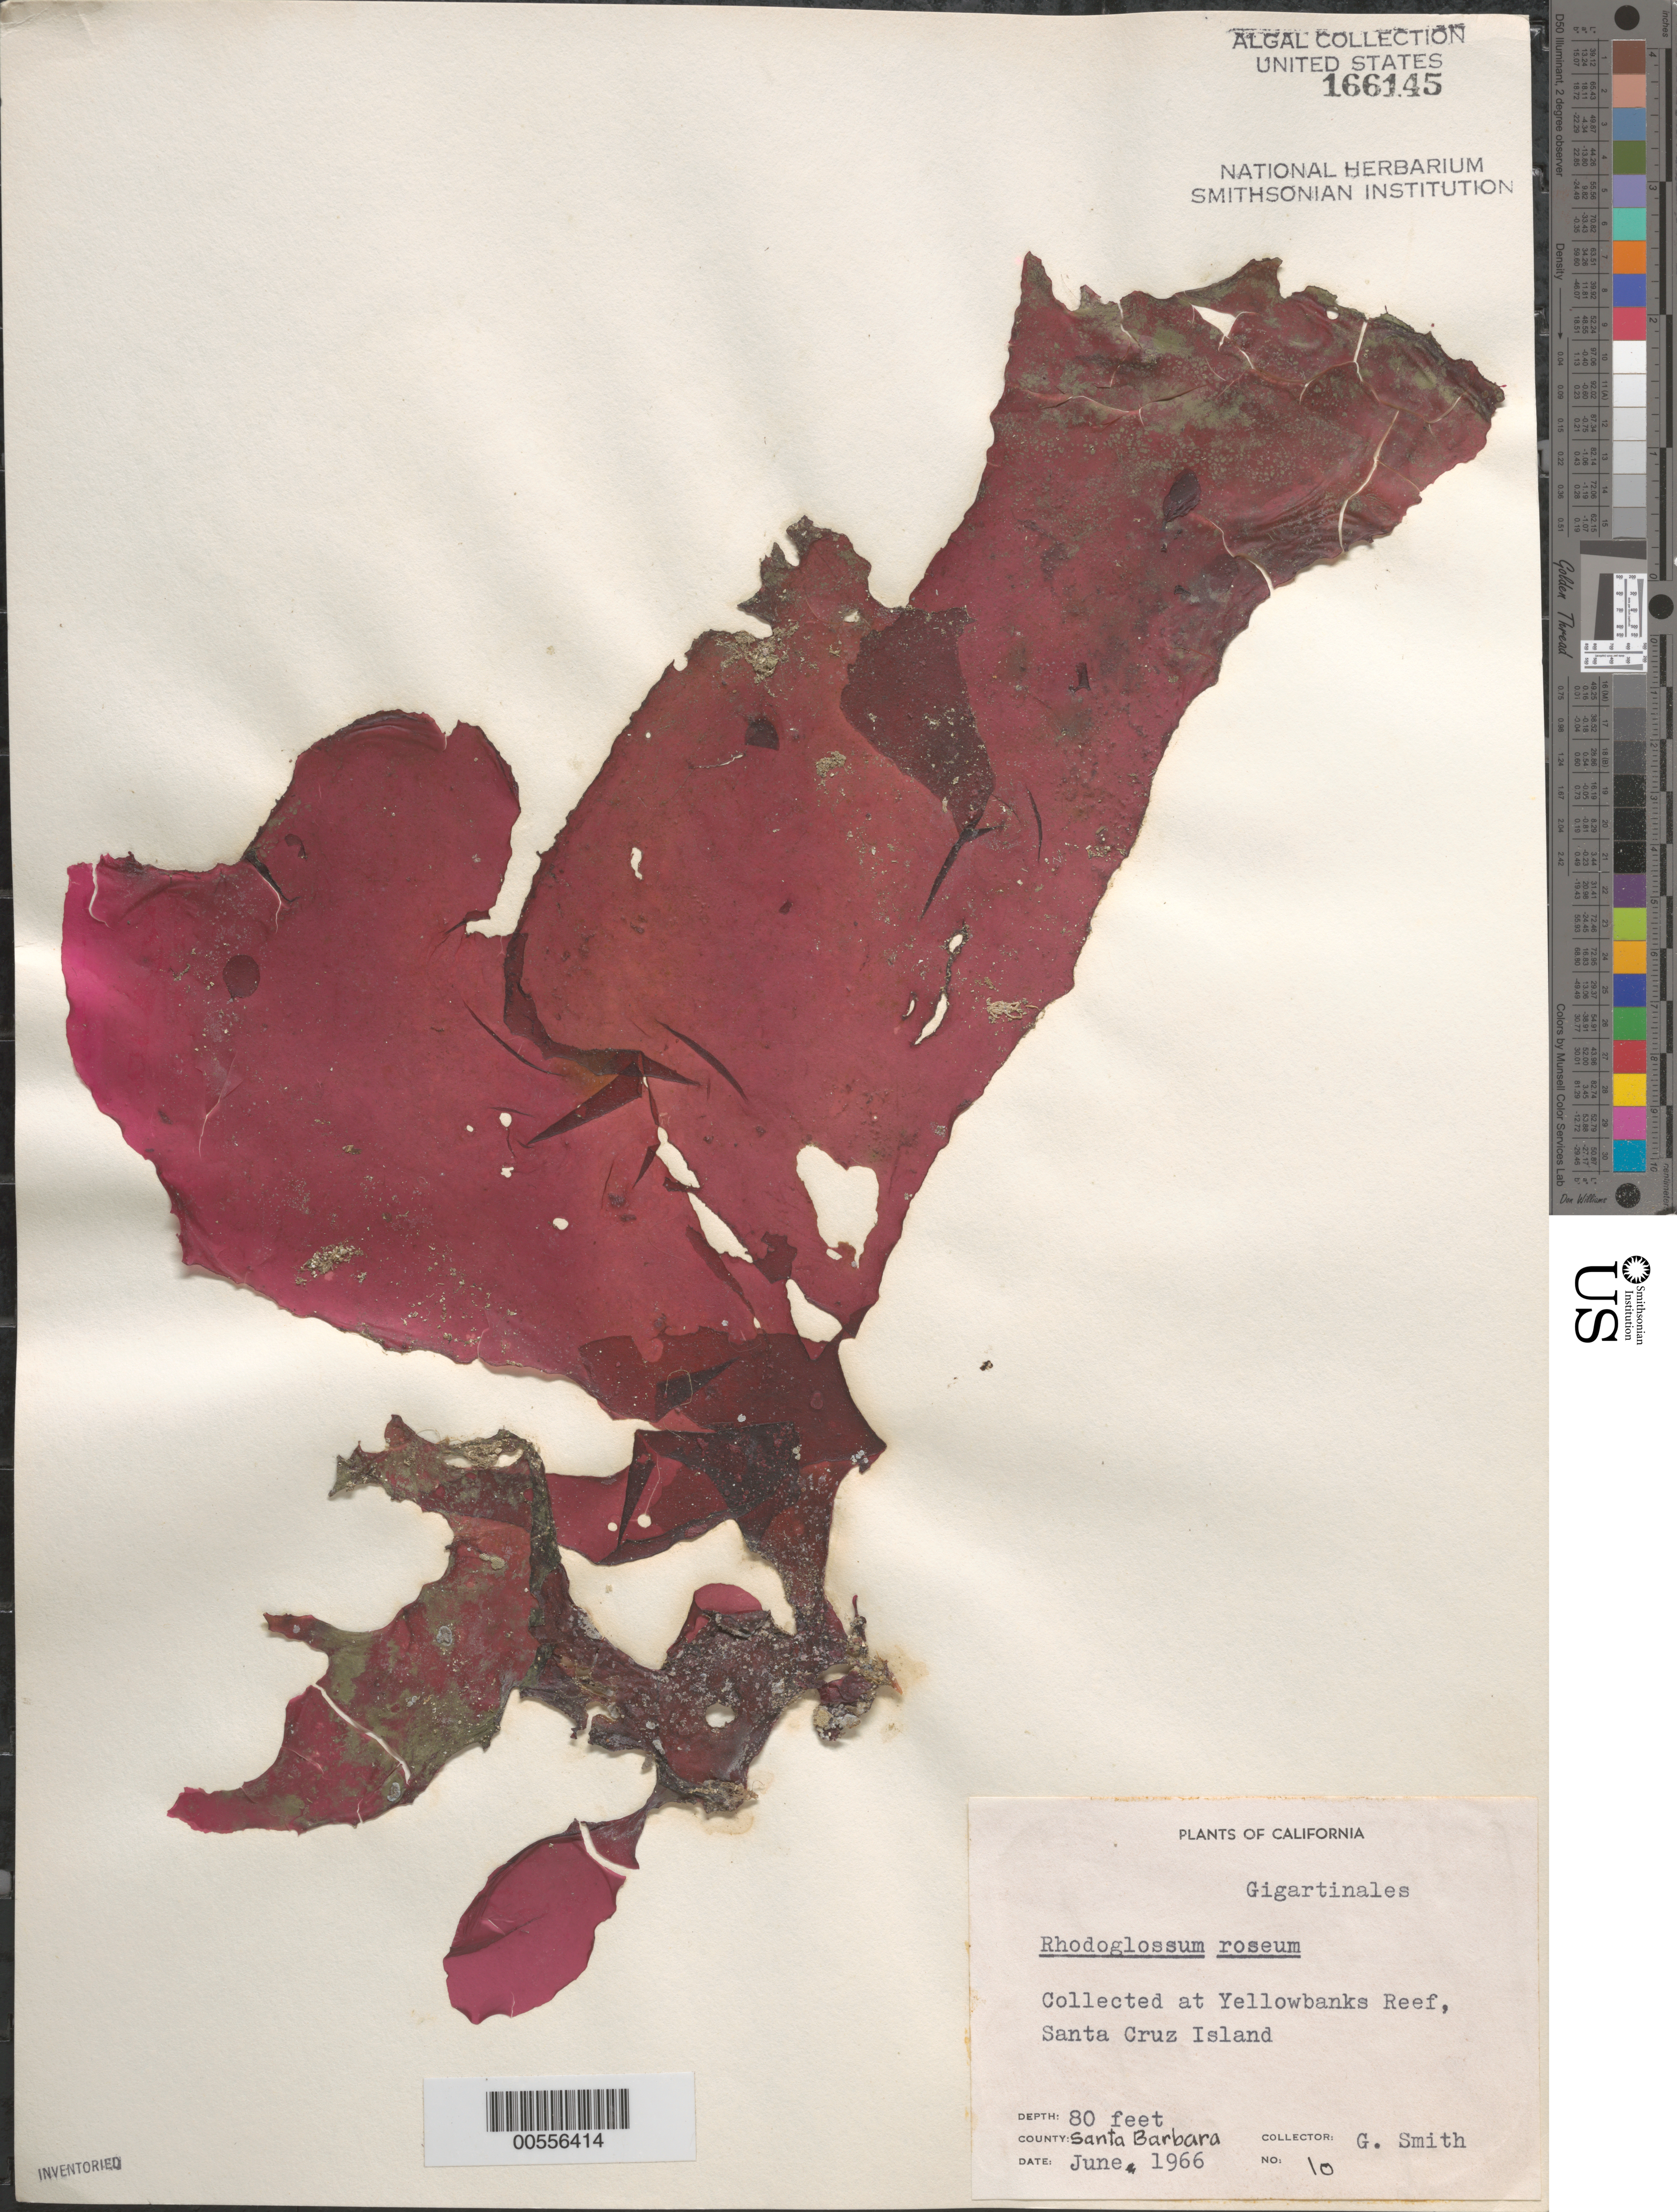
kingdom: Plantae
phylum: Rhodophyta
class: Florideophyceae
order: Gigartinales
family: Gigartinaceae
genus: Mazzaella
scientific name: Mazzaella rosea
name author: (Kylin) Fredericq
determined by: Algae name updating Project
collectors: G. Smith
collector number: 10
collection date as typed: Jun 1966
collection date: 1966-06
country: United States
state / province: California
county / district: Santa Barbara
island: Santa Cruz Island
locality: Yellowbanks Reef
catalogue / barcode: US 166145